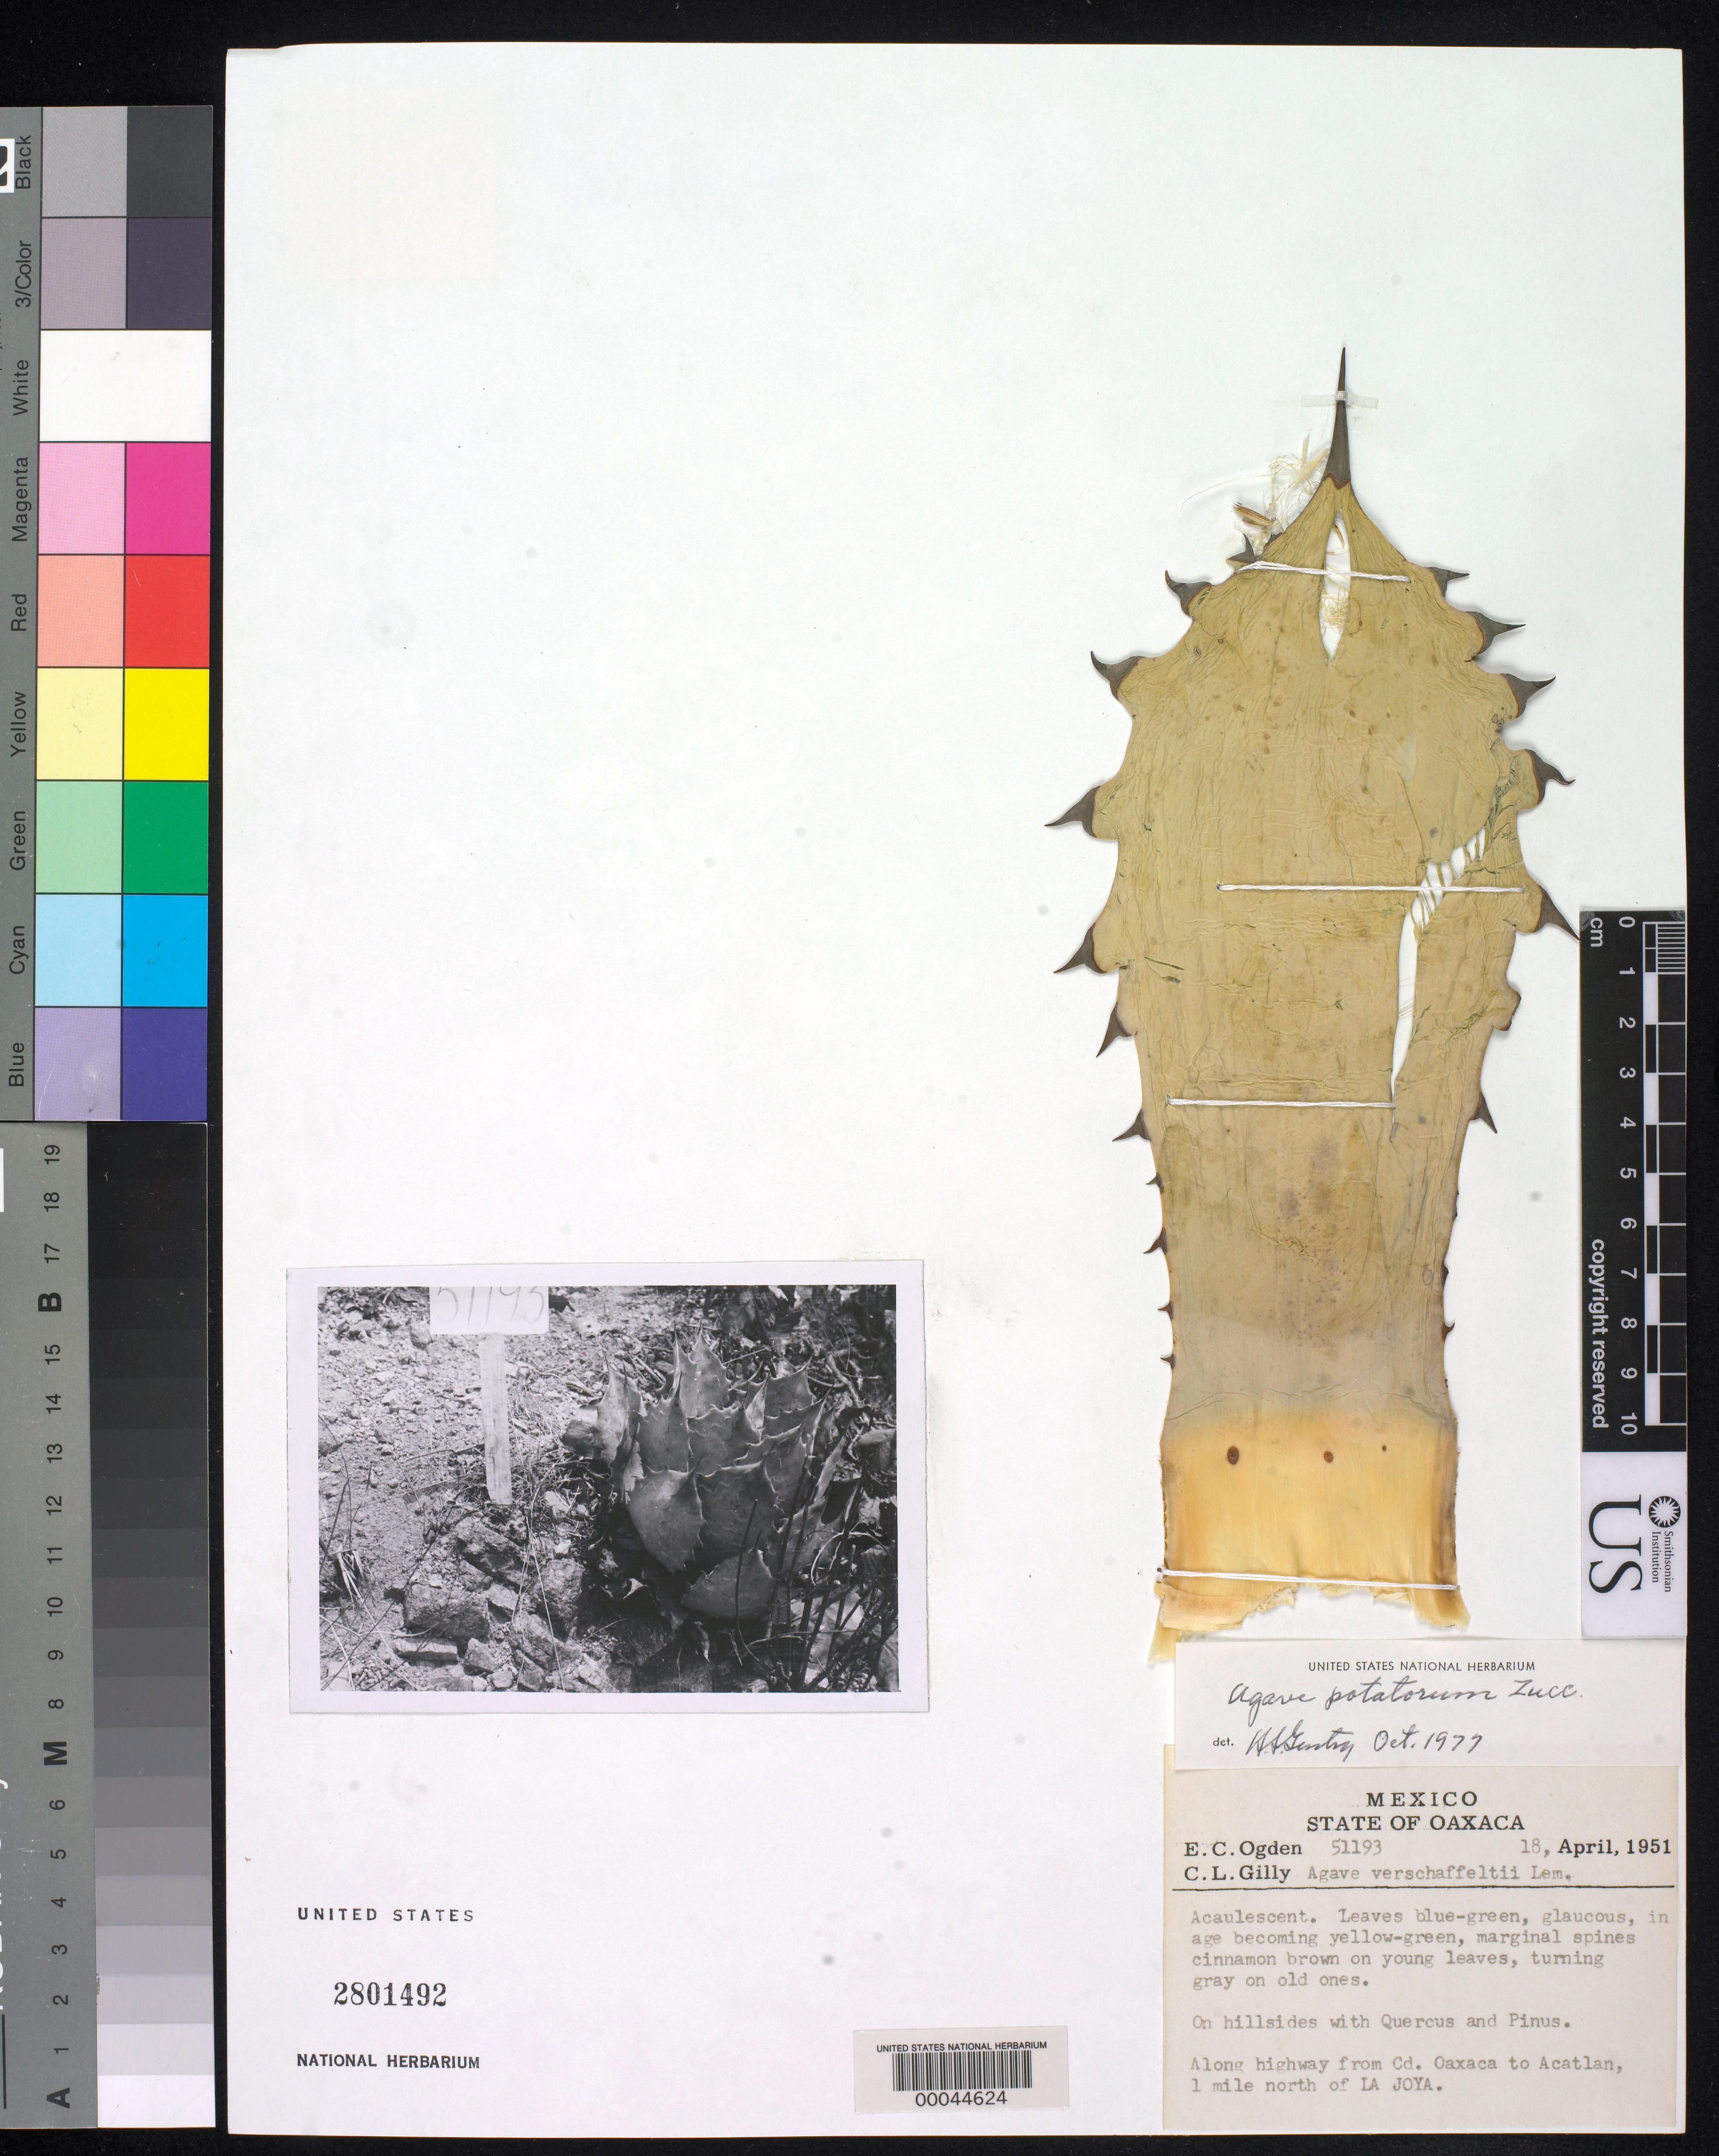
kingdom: Plantae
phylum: Tracheophyta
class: Liliopsida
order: Asparagales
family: Asparagaceae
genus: Agave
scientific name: Agave potatorum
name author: Zucc.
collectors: E. C. Ogden & C. Gilly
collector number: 51193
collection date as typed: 18 Apr 1951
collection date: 1951-04-18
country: Mexico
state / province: Oaxaca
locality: Along highway from Cd Oaxaca to Acatlan, 1 mi N of La Joya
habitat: On hillsides with quercus and pinus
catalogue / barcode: US 2801492